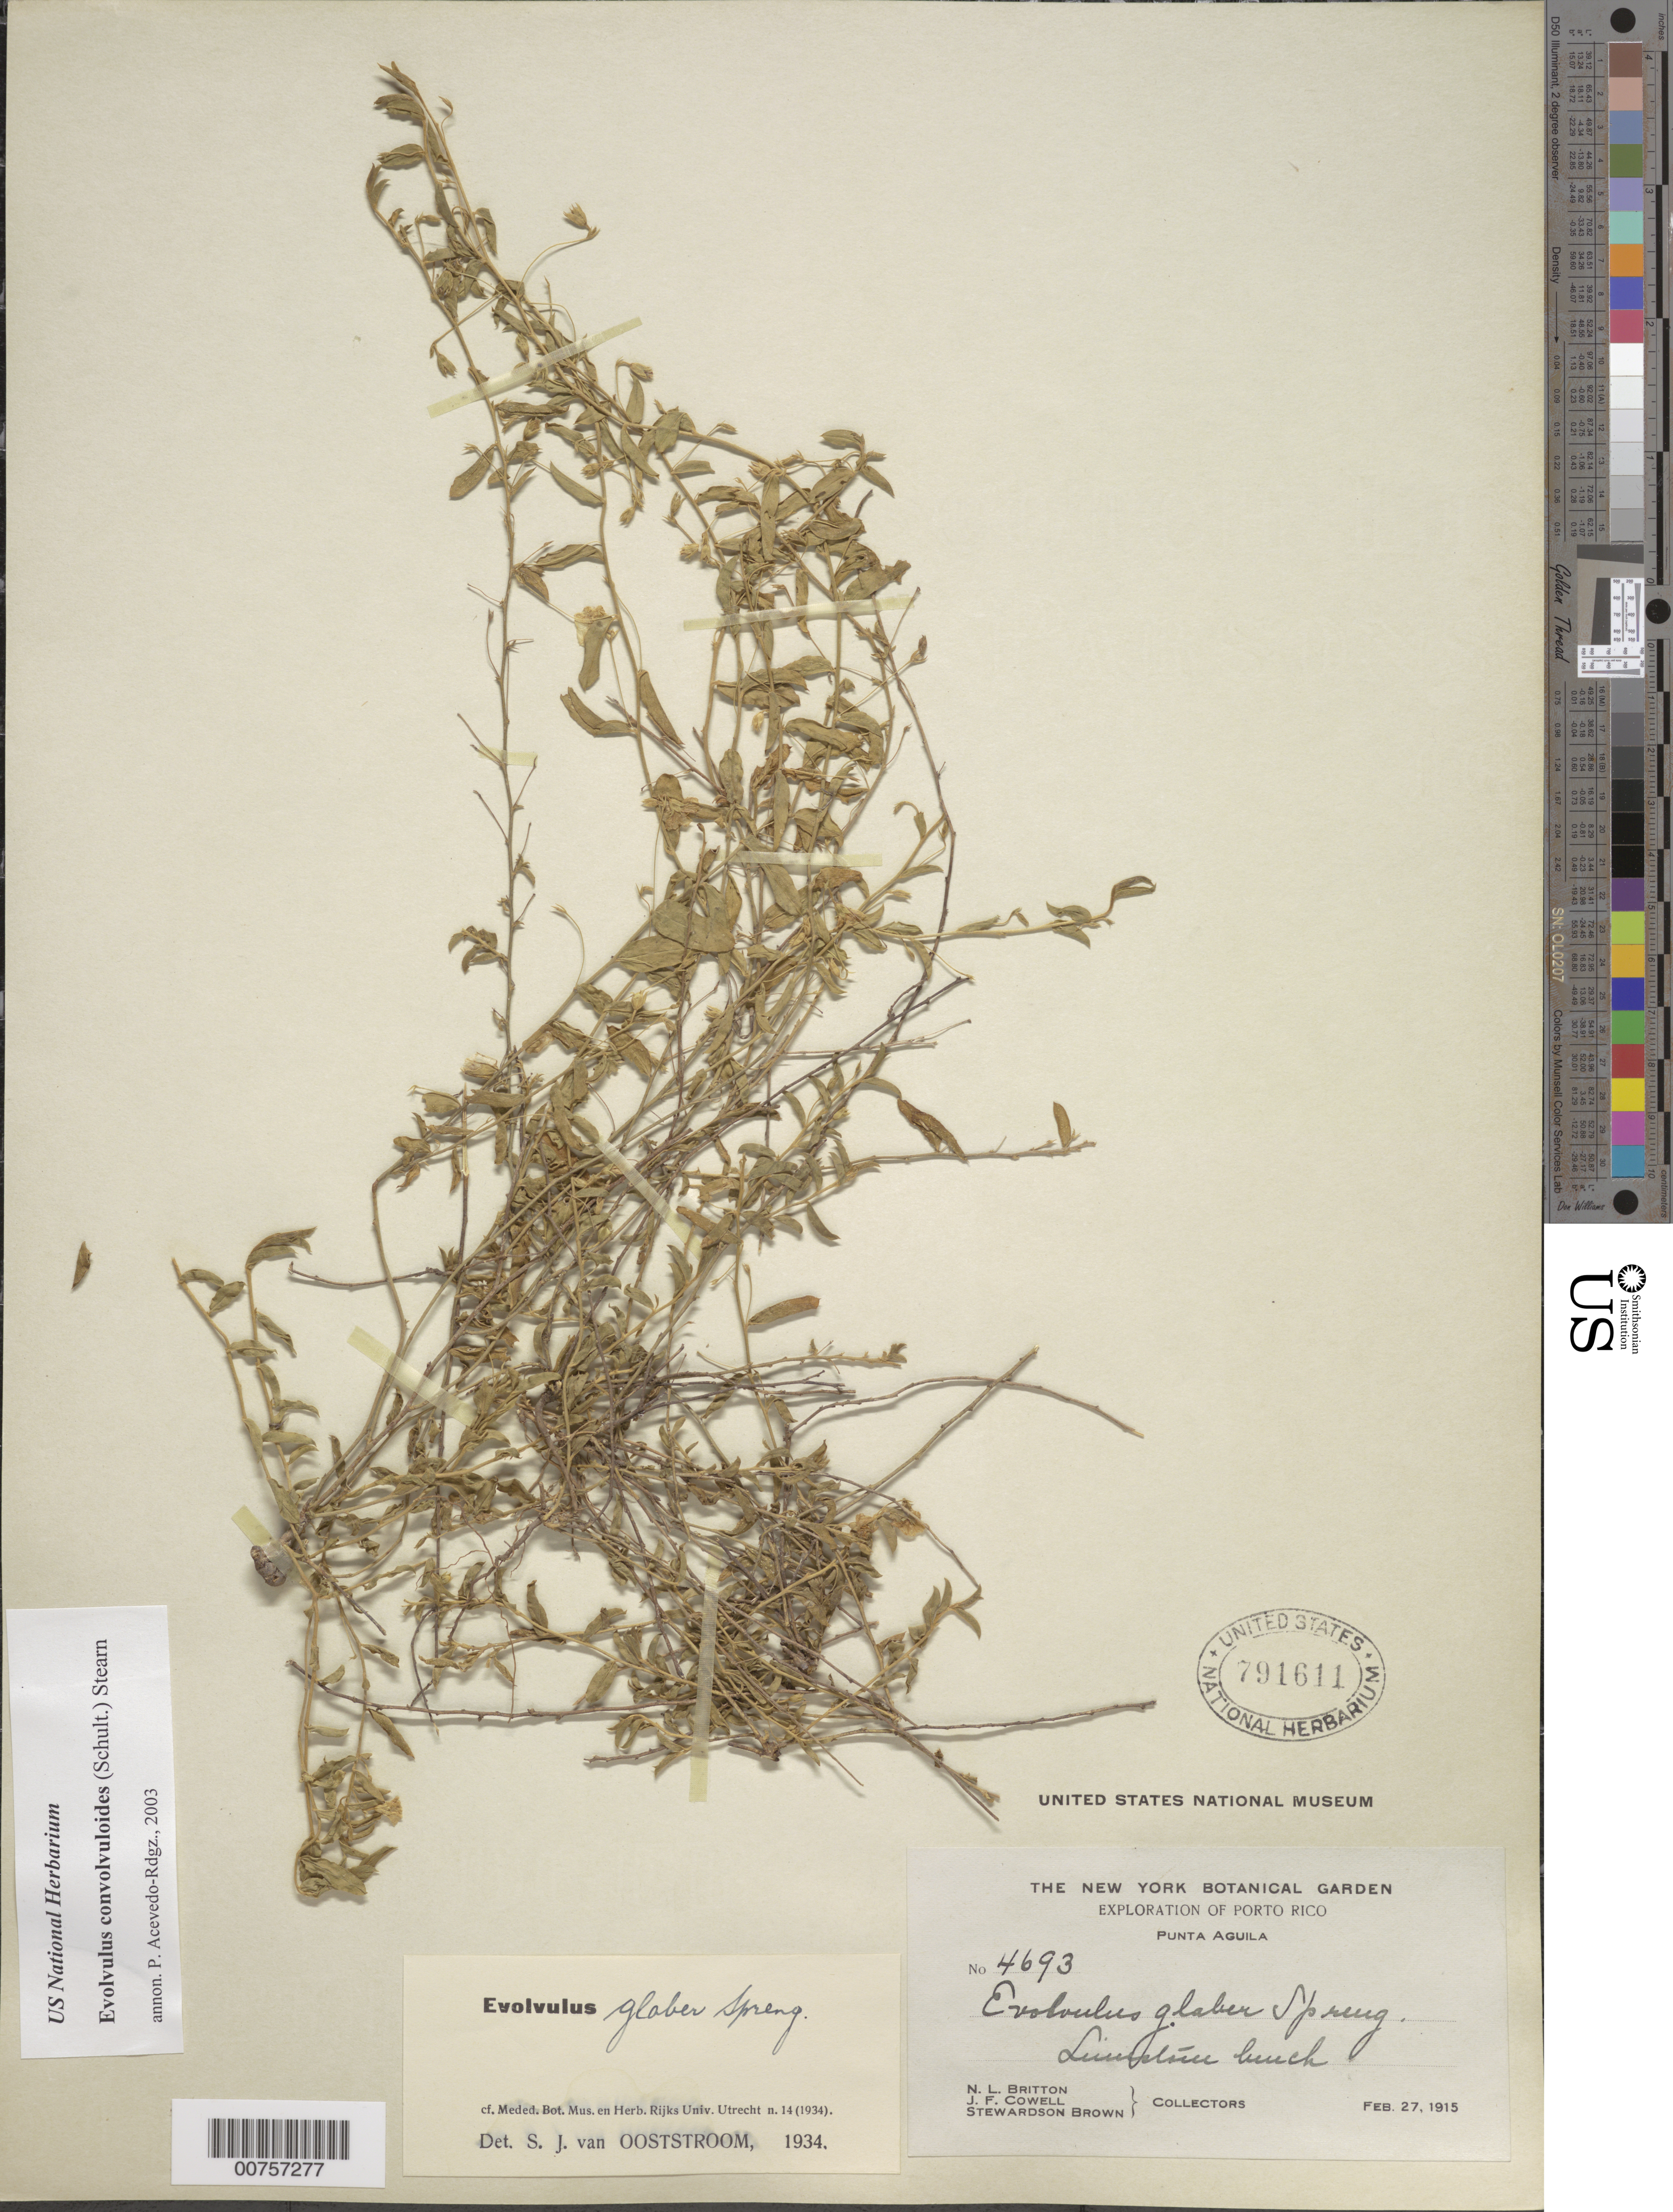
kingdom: Plantae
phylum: Tracheophyta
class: Magnoliopsida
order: Solanales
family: Convolvulaceae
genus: Evolvulus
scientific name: Evolvulus convolvuloides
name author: (Willd. ex Schult.) Stearn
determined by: Acevedo-Rodríguez, P., (BOT), Smithsonian Institution - National Museum of Natural History (UNITED STATES)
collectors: N. Britton, J. F. Cowell & S. Brown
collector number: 4693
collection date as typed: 27 Feb 1915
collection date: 1915-02-27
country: Puerto Rico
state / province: Cabo Rojo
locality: Punta Aguila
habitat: Limestone rocks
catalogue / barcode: US 791611